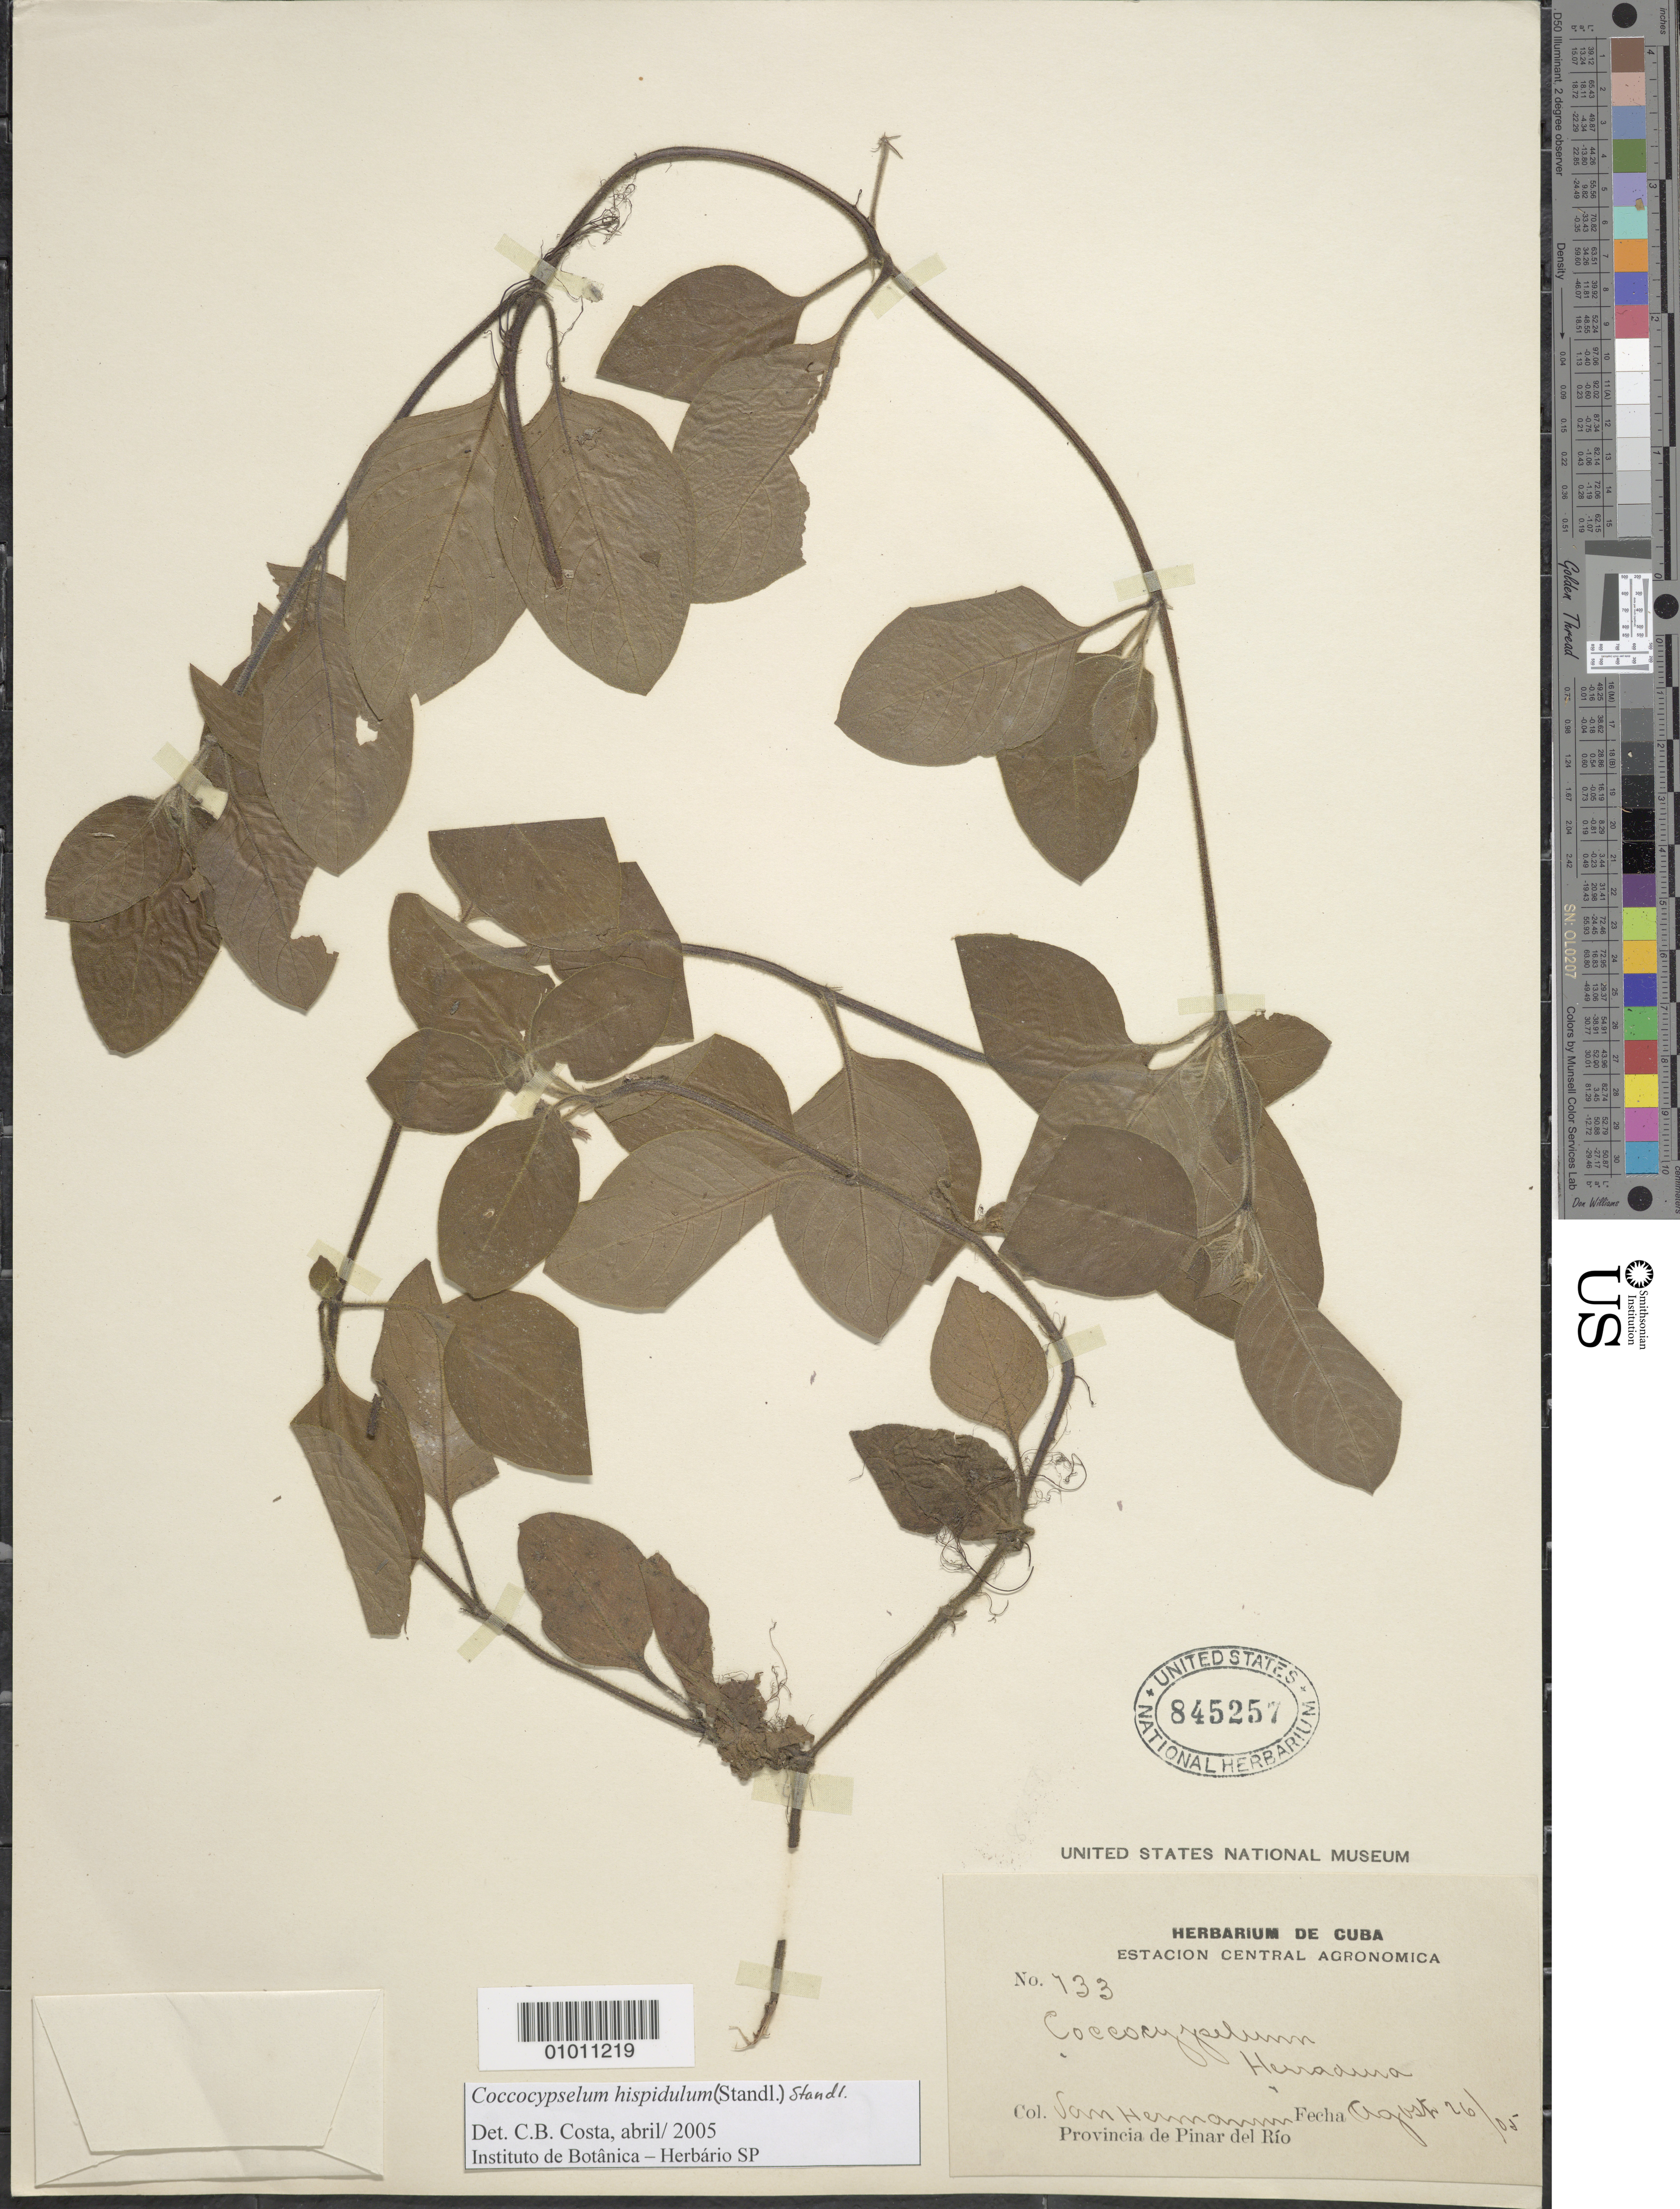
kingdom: Plantae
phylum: Tracheophyta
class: Magnoliopsida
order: Gentianales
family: Rubiaceae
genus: Coccocypselum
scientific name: Coccocypselum hispidulum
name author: (Standl.) Standl.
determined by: Costa, C. B.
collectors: H. A. Van Hermann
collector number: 133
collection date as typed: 26 Aug 1905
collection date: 1905-08-26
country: Cuba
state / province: Pinar del Rio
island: Cuba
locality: Pinar del Rio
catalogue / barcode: US 845257